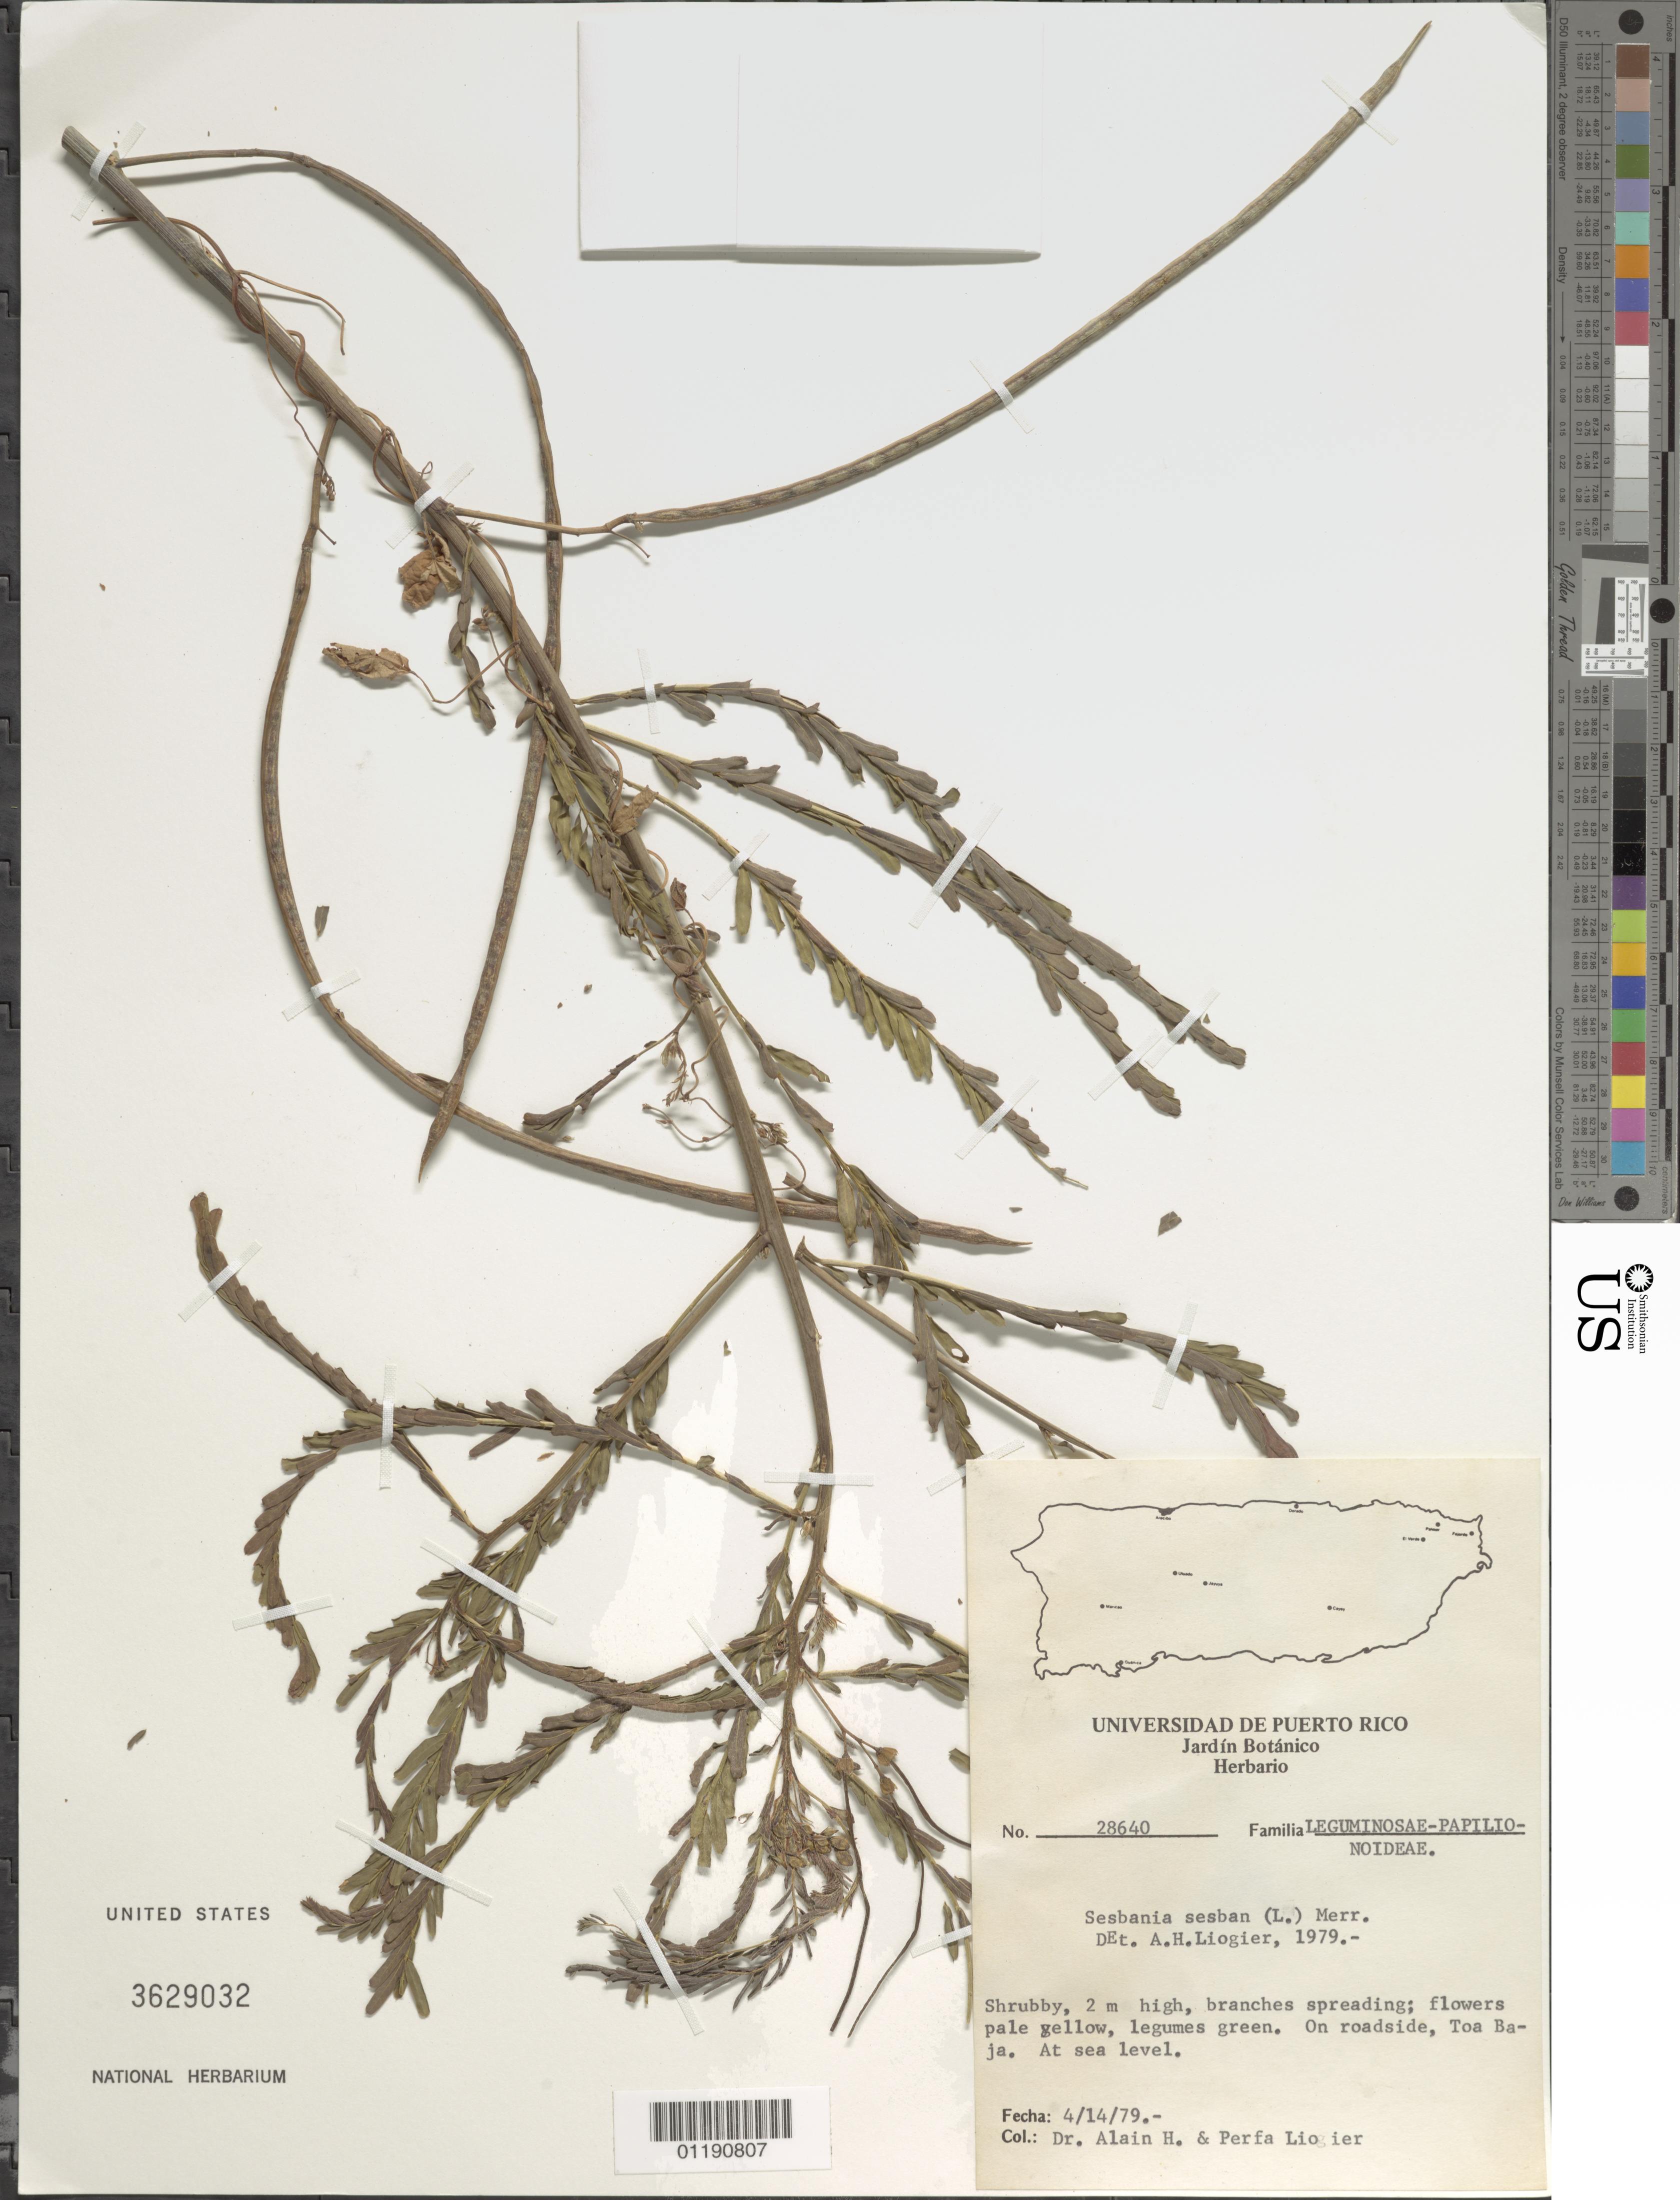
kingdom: Plantae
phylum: Tracheophyta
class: Magnoliopsida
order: Fabales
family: Fabaceae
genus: Sesbania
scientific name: Sesbania sesban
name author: (L.) Merr.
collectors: A. H. Liogier & M. P. Liogier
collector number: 28640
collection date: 1979-04-14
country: Puerto Rico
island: Puerto Rico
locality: On roadside, Toa Baja.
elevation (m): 0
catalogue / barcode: US 3629032